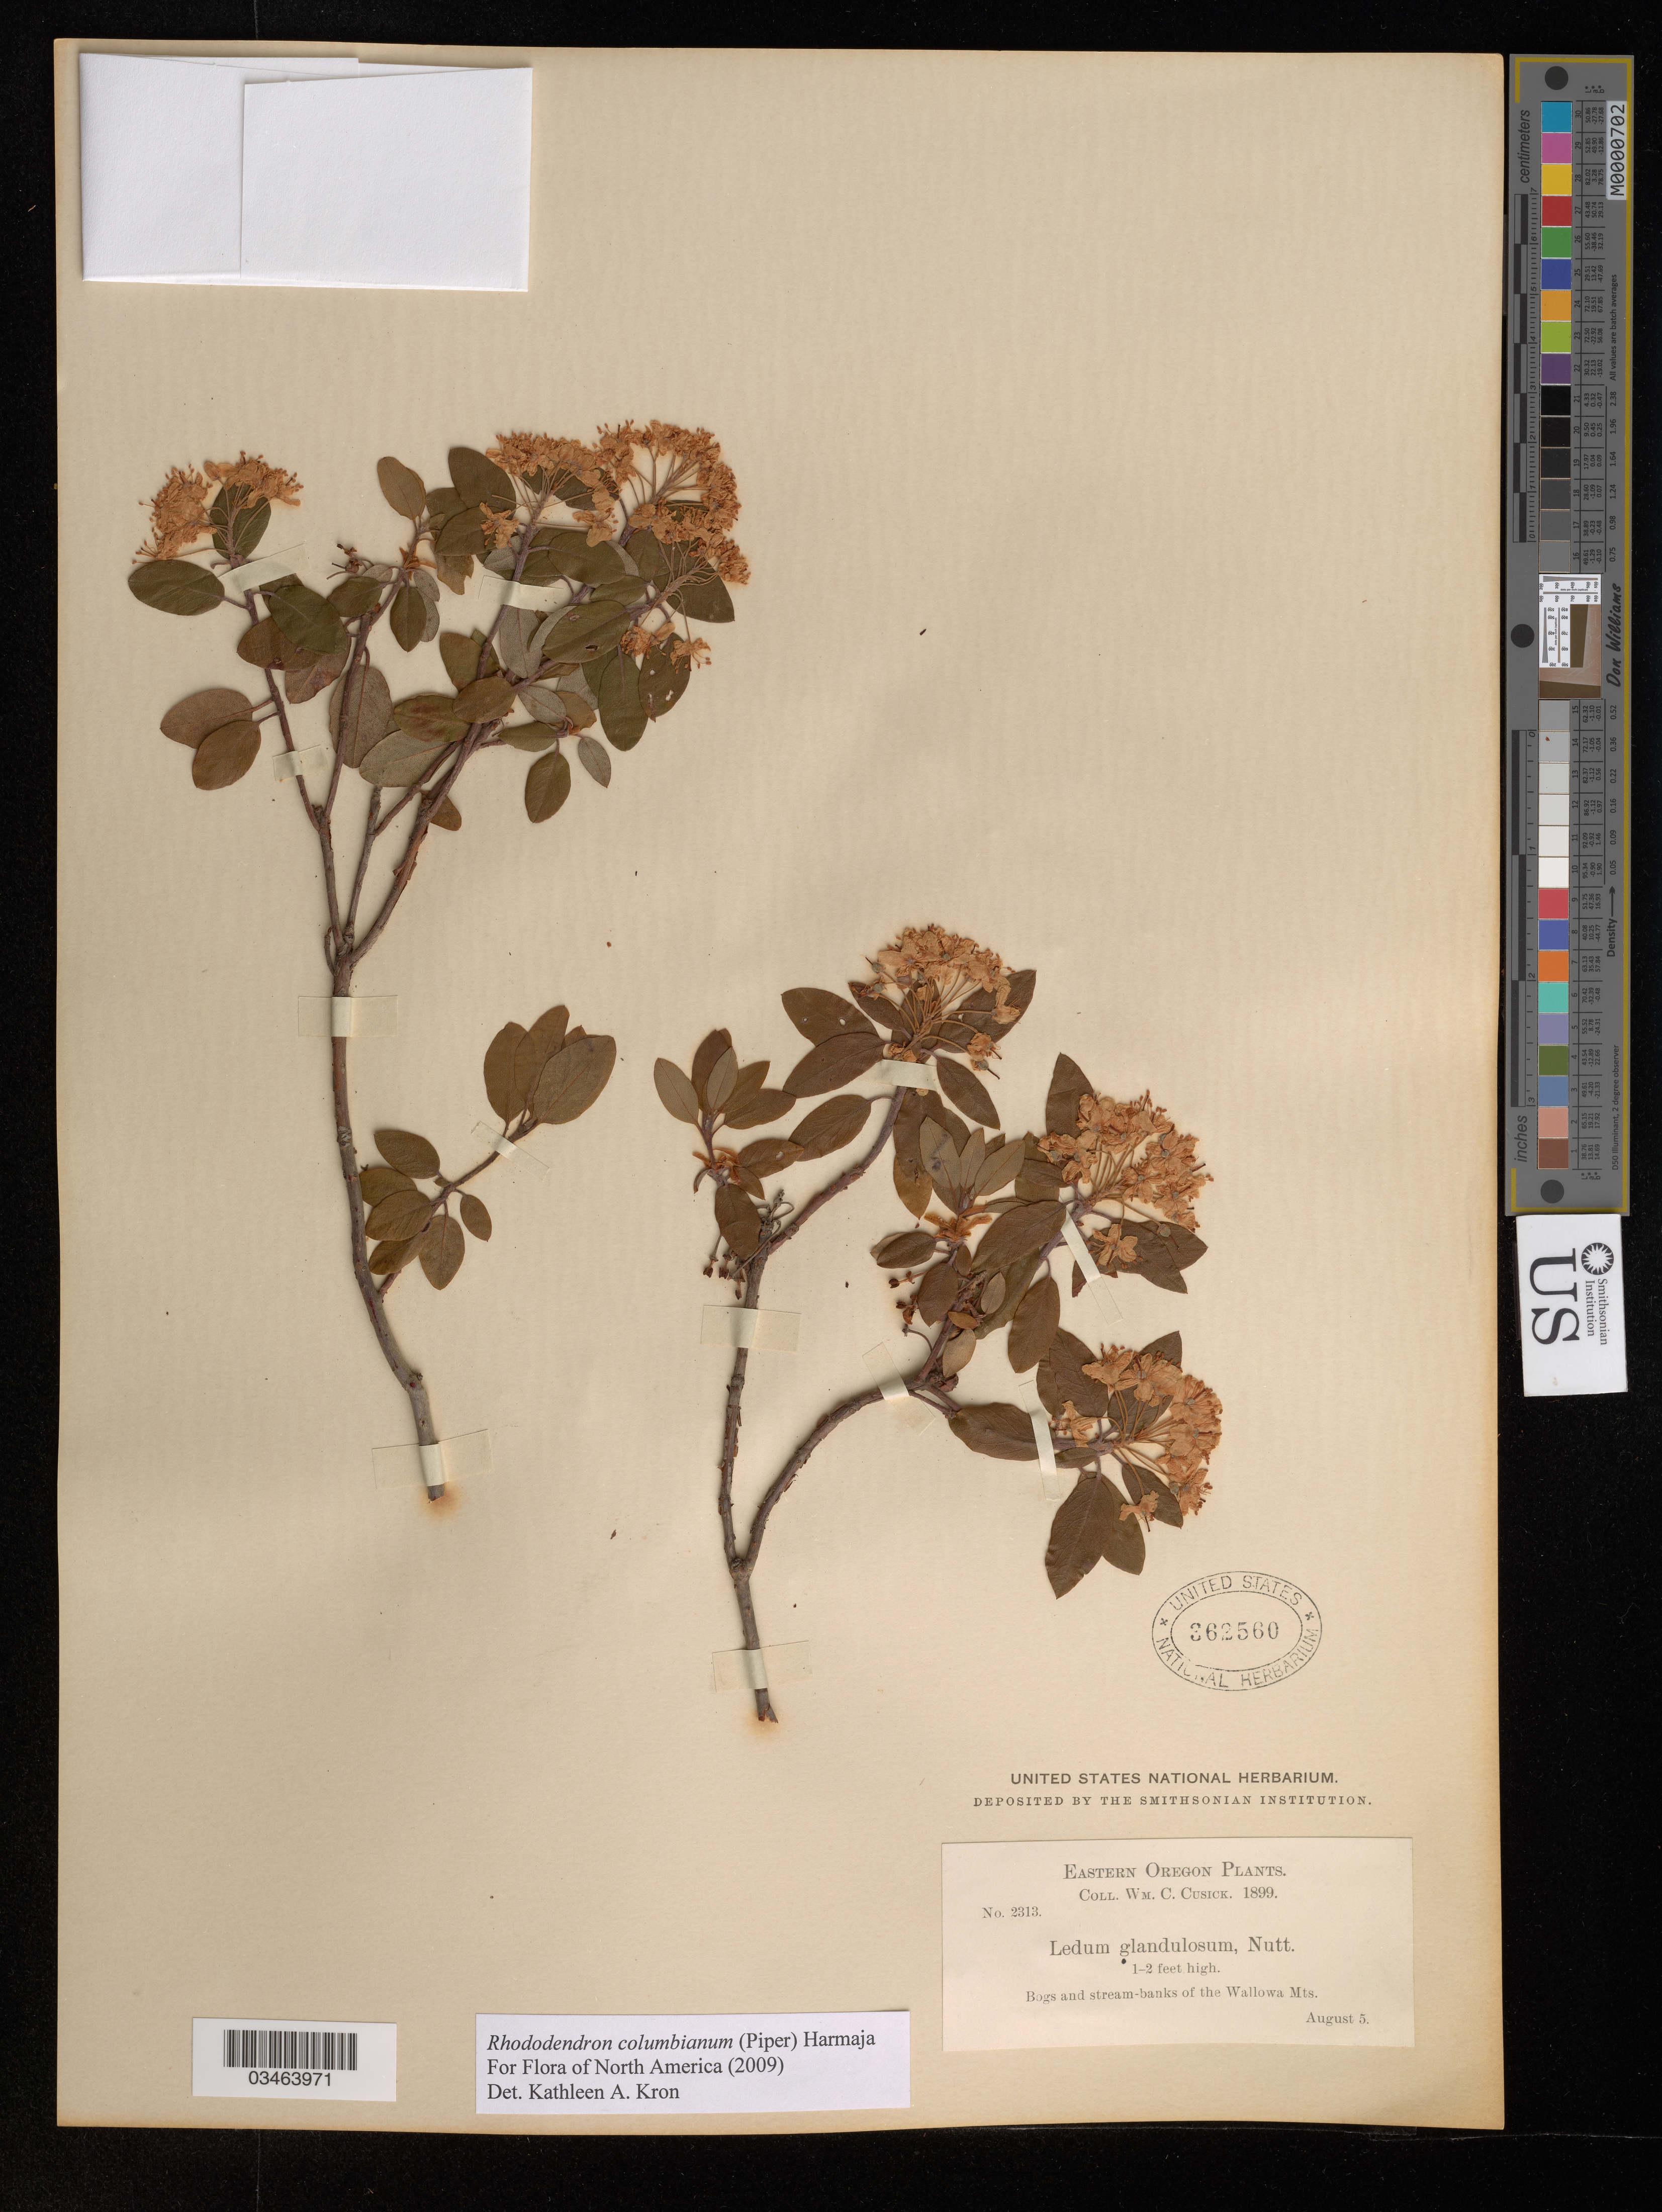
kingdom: Plantae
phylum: Tracheophyta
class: Magnoliopsida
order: Ericales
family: Ericaceae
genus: Rhododendron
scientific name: Rhododendron columbianum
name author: (Piper) Harmaja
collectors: W. C. Cusick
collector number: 2313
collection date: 1899-08-05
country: United States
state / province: Oregon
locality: Eastern Oregon. Bogs and stream-banks of the Wallowa Mts.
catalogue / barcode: US 362560